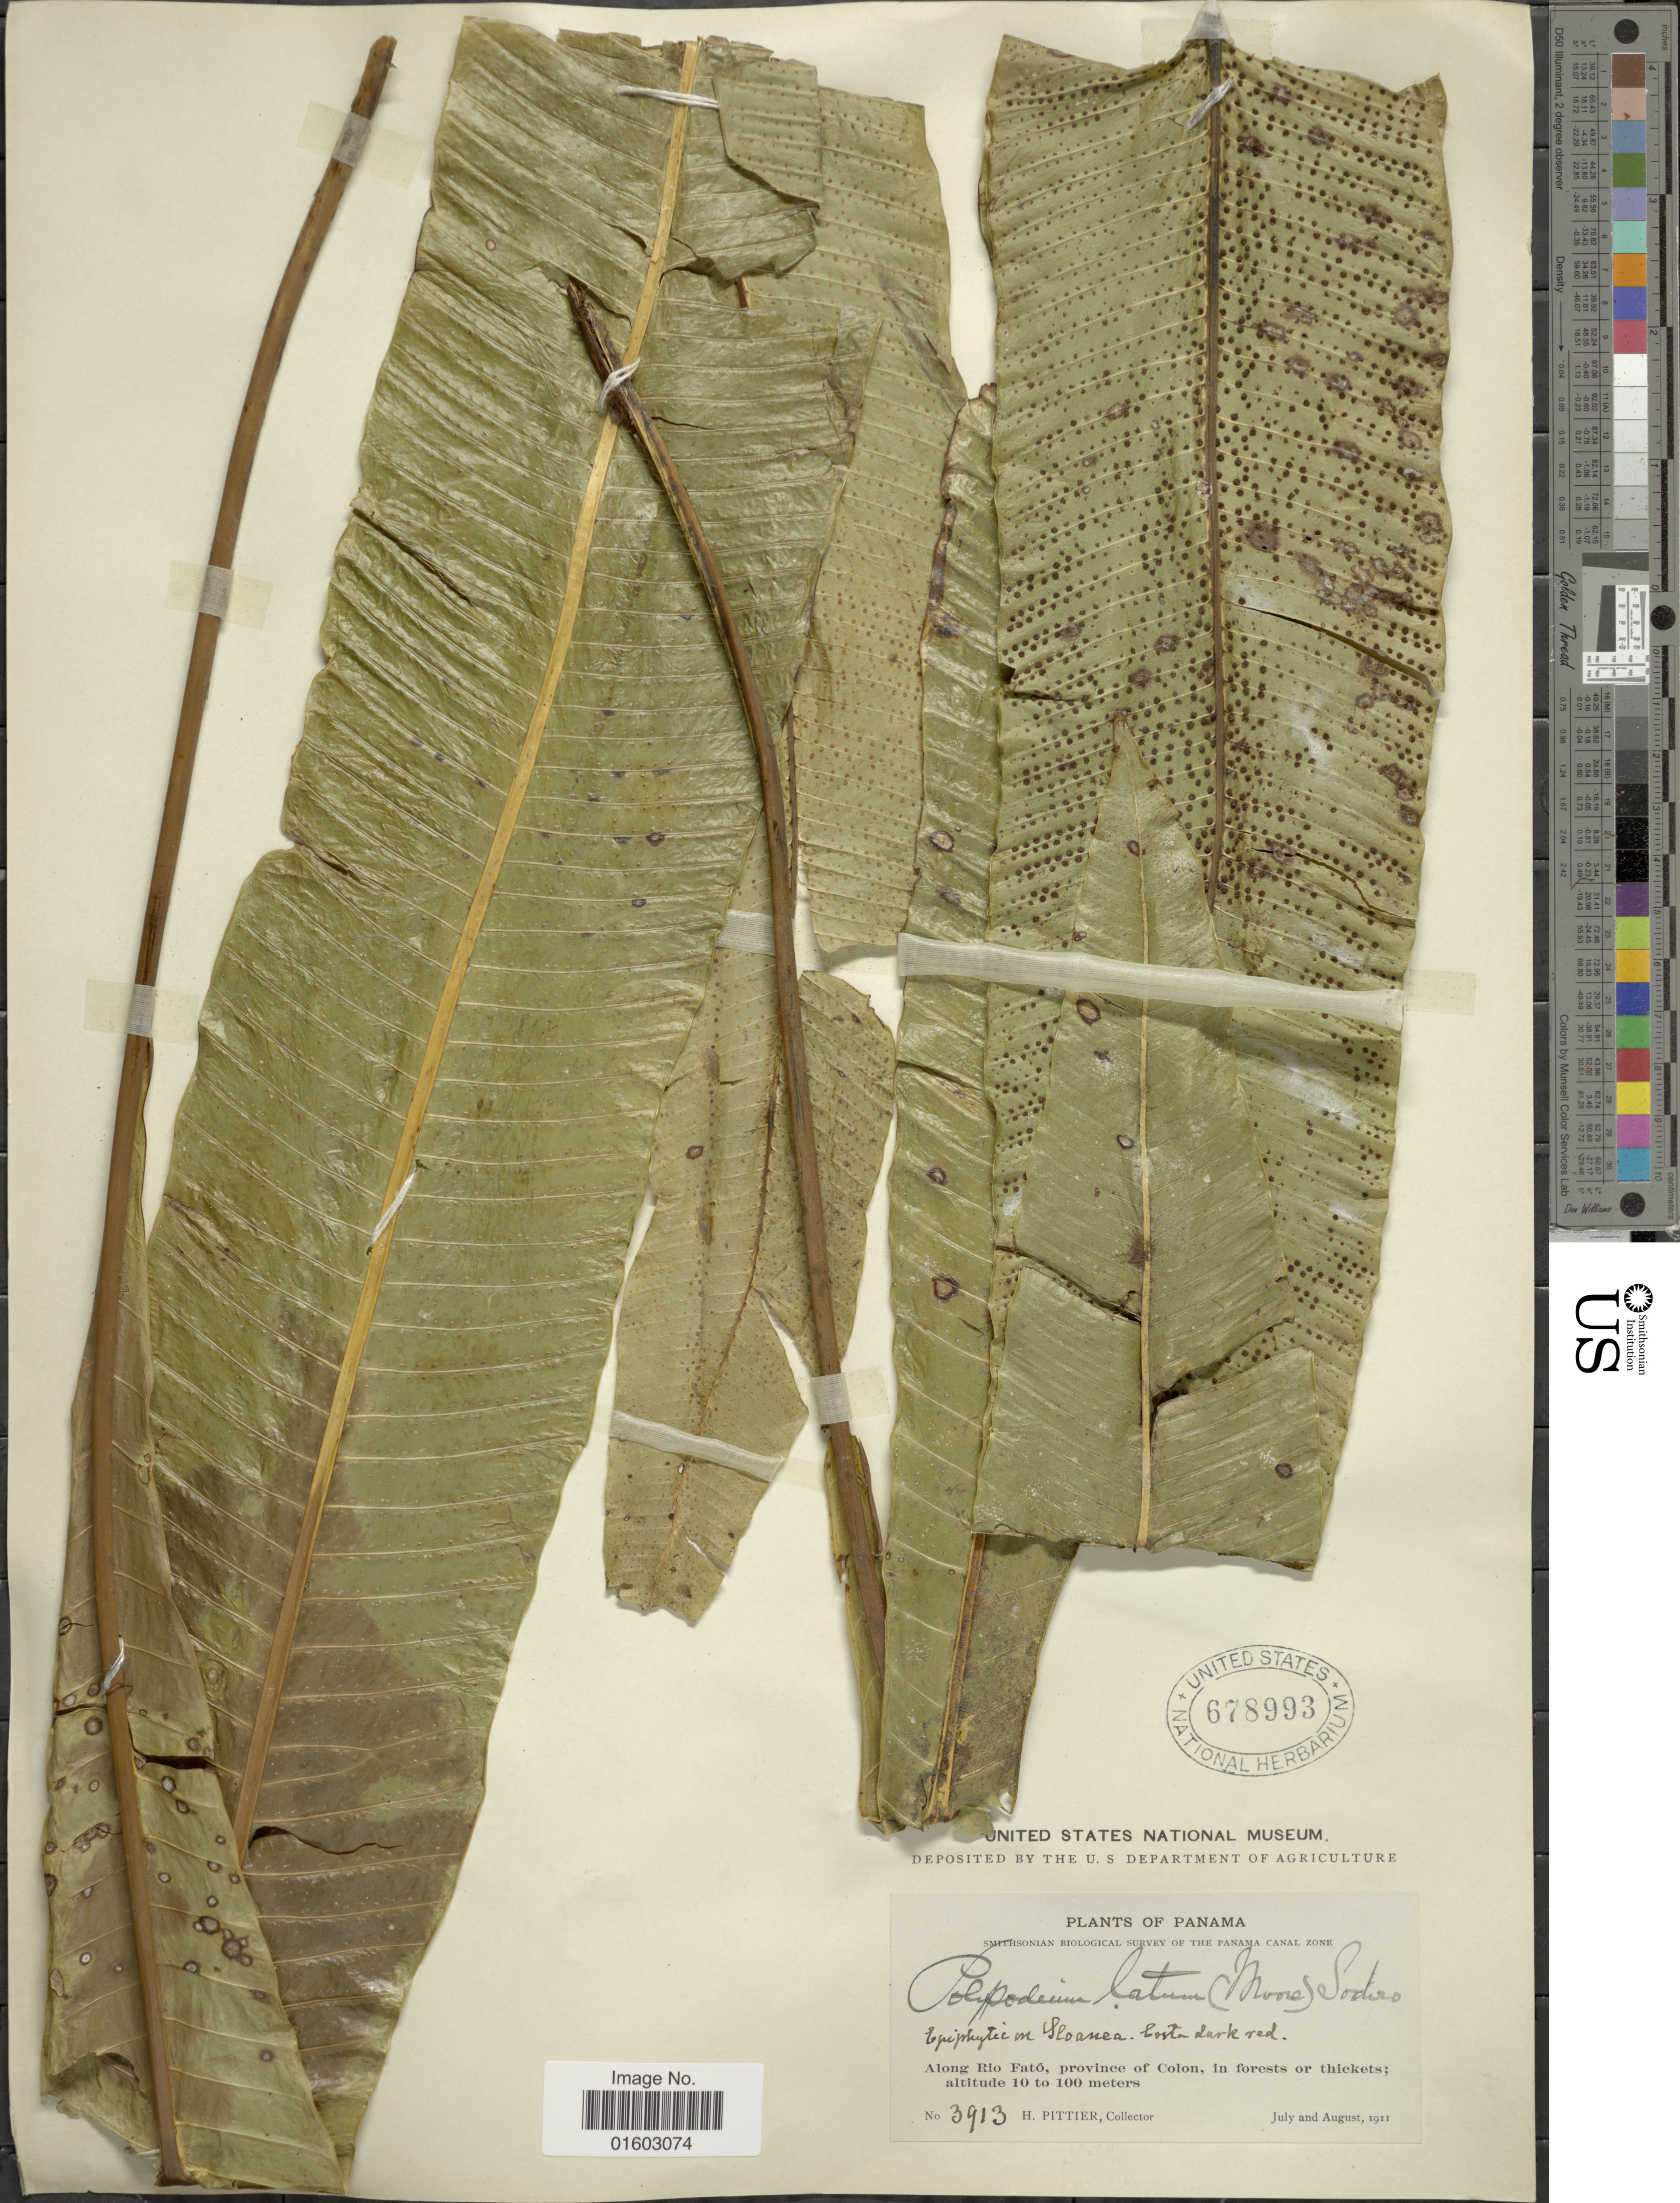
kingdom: Plantae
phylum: Tracheophyta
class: Polypodiopsida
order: Polypodiales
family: Polypodiaceae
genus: Campyloneurum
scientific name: Campyloneurum latum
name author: T. Moore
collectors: H. F. Pittier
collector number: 3913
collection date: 1911-07/1911-08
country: Panama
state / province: Colón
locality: Along Rio Fato, province of Colon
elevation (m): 10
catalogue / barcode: US 678993